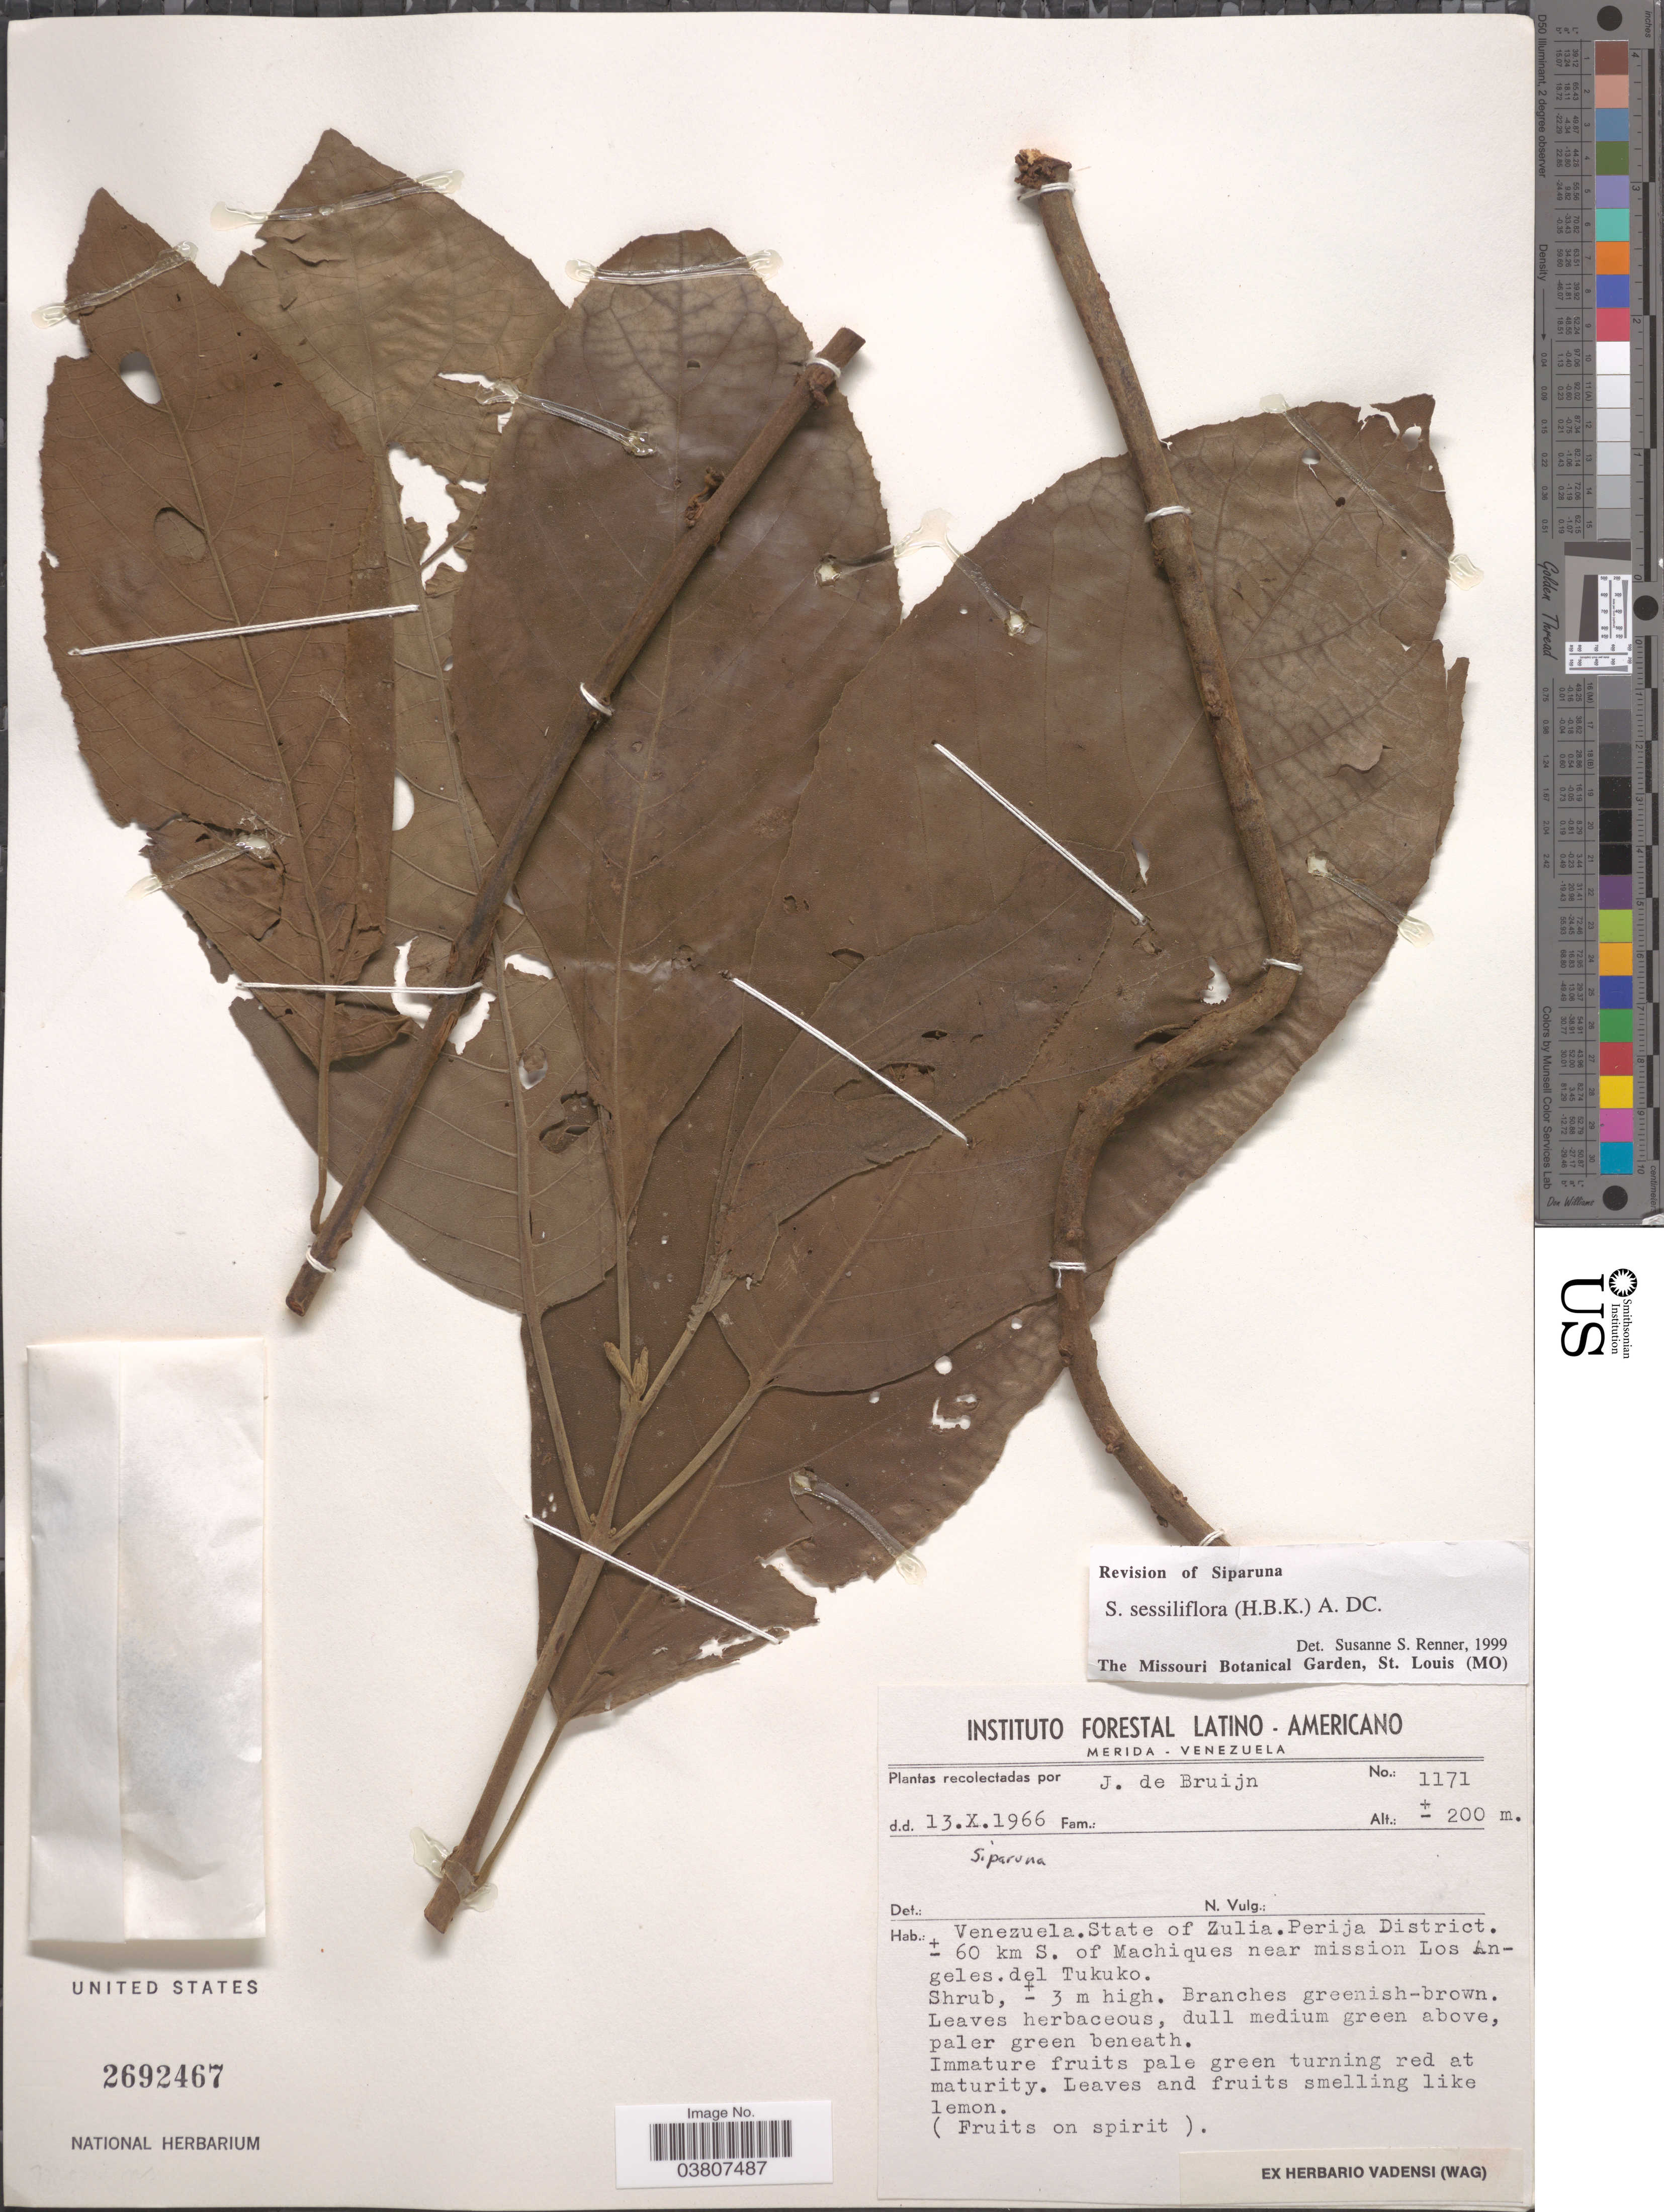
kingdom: Plantae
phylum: Tracheophyta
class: Magnoliopsida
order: Laurales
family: Siparunaceae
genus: Siparuna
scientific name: Siparuna sessiliflora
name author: (Kunth) A. DC.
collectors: J. Bruijn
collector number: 1171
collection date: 1966-10-13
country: Venezuela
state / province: Zulia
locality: Perija District. ± 60 km S. of Machiques near mission Los Angeles. del Tukuko.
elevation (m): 200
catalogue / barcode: US 2692467